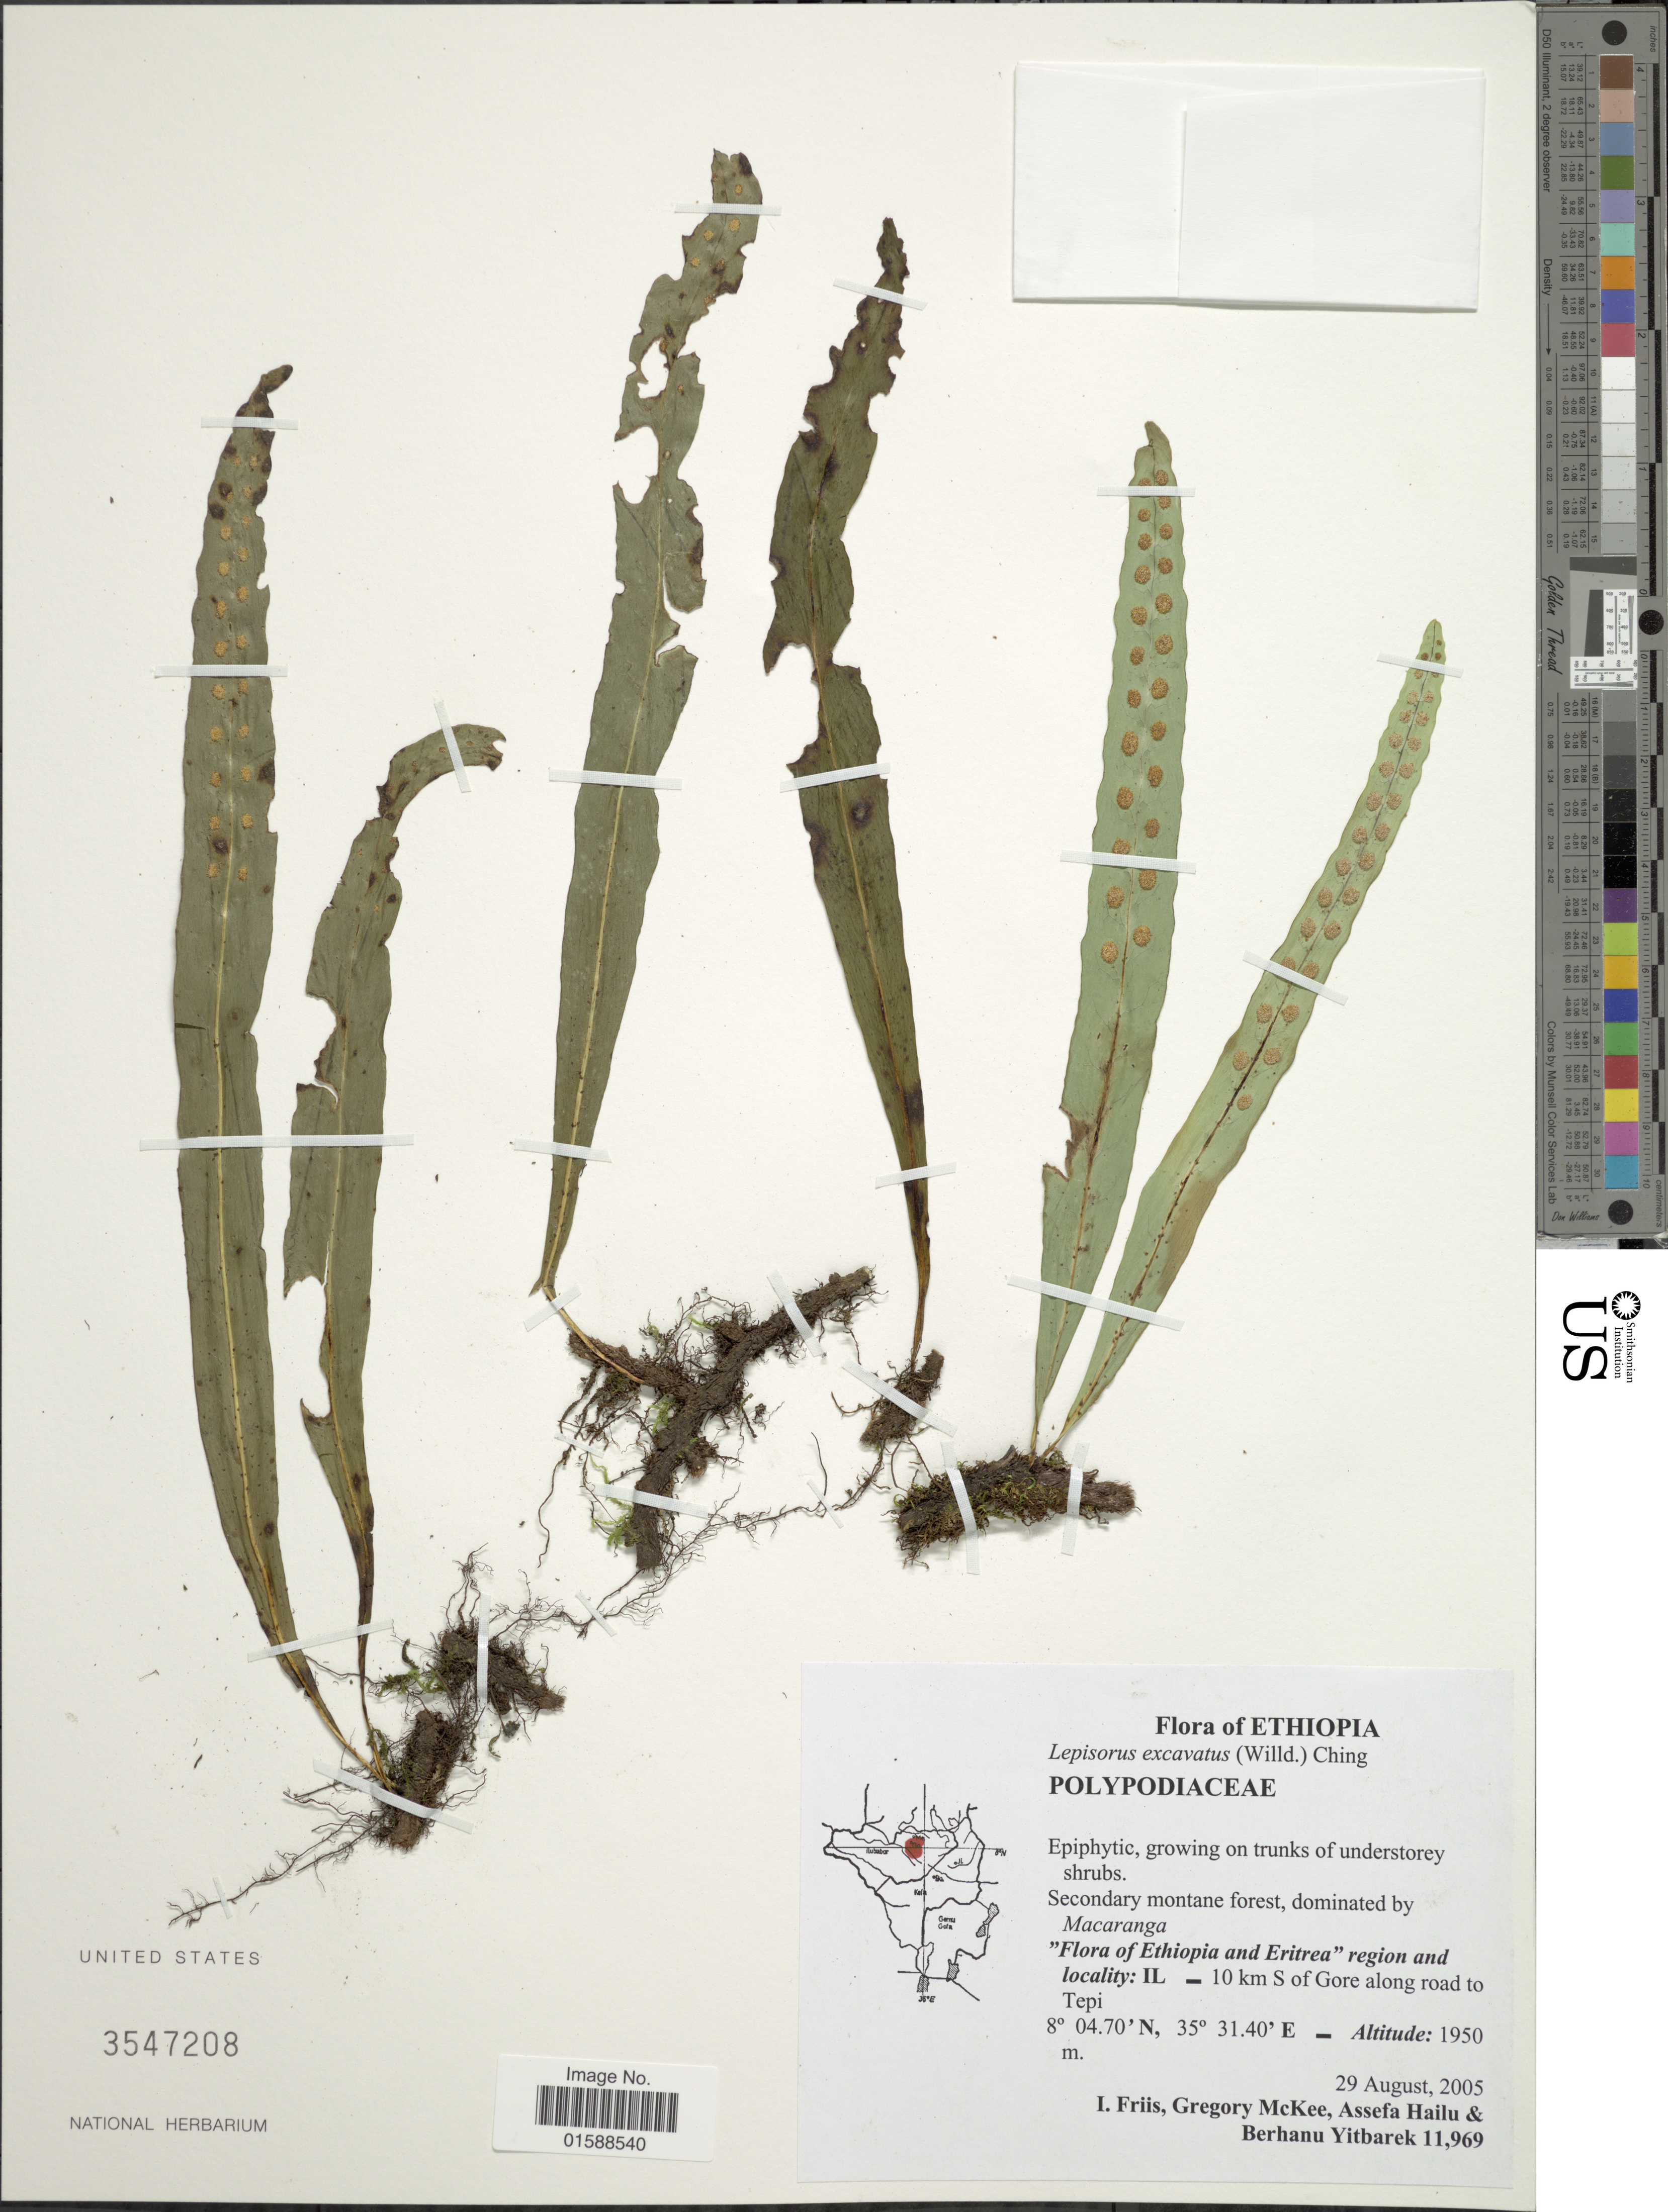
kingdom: Plantae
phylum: Tracheophyta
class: Polypodiopsida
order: Polypodiales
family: Polypodiaceae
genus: Lepisorus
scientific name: Lepisorus excavatus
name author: (Bory ex Willd.) Ching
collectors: I. Friis, G. S. McKee, A. Hailu & B. Yitbarek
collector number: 11969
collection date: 2005-08-29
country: Ethiopia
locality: Ethiopia. "Flora of Ethiopia and Eritrea" region and locality: IL _ 10 km S of Gore along road to Tepi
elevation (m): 1950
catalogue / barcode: US 3547208